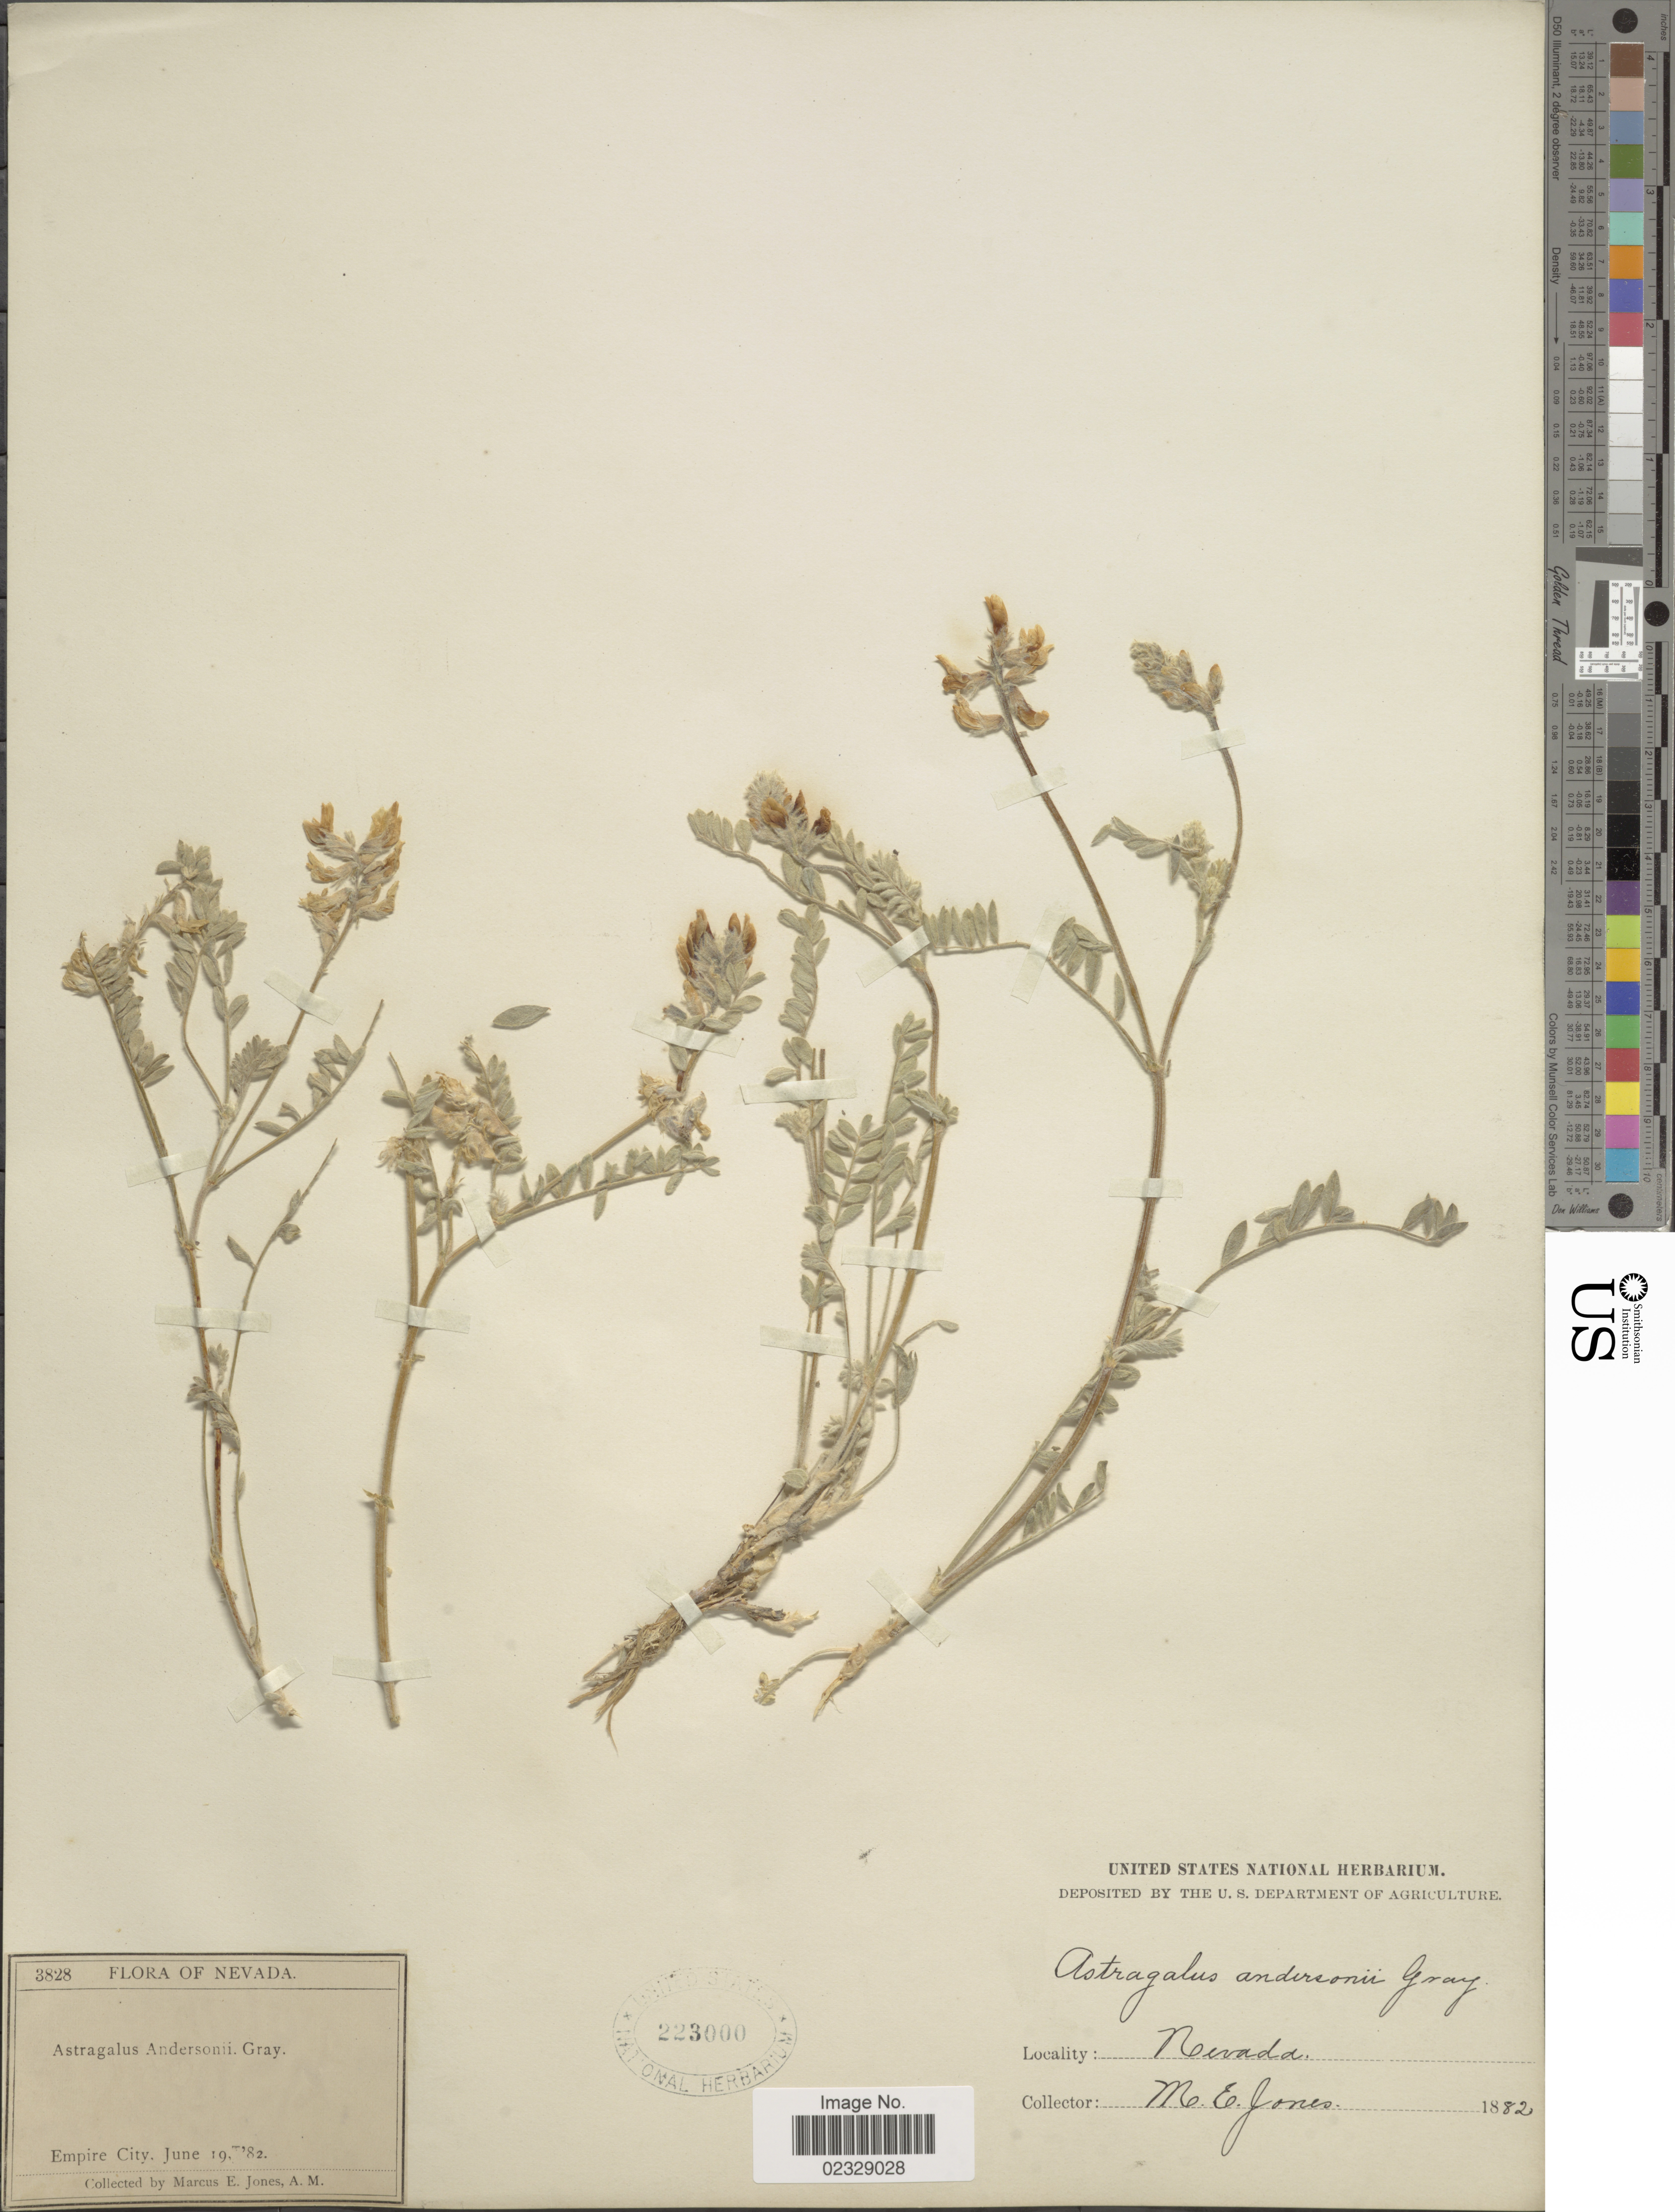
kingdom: Plantae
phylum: Tracheophyta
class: Magnoliopsida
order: Fabales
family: Fabaceae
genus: Astragalus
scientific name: Astragalus andersonii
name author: A. Gray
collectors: M. E. Jones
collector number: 3828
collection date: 1882-06-19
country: United States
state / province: Nevada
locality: Empire City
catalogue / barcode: US 223000